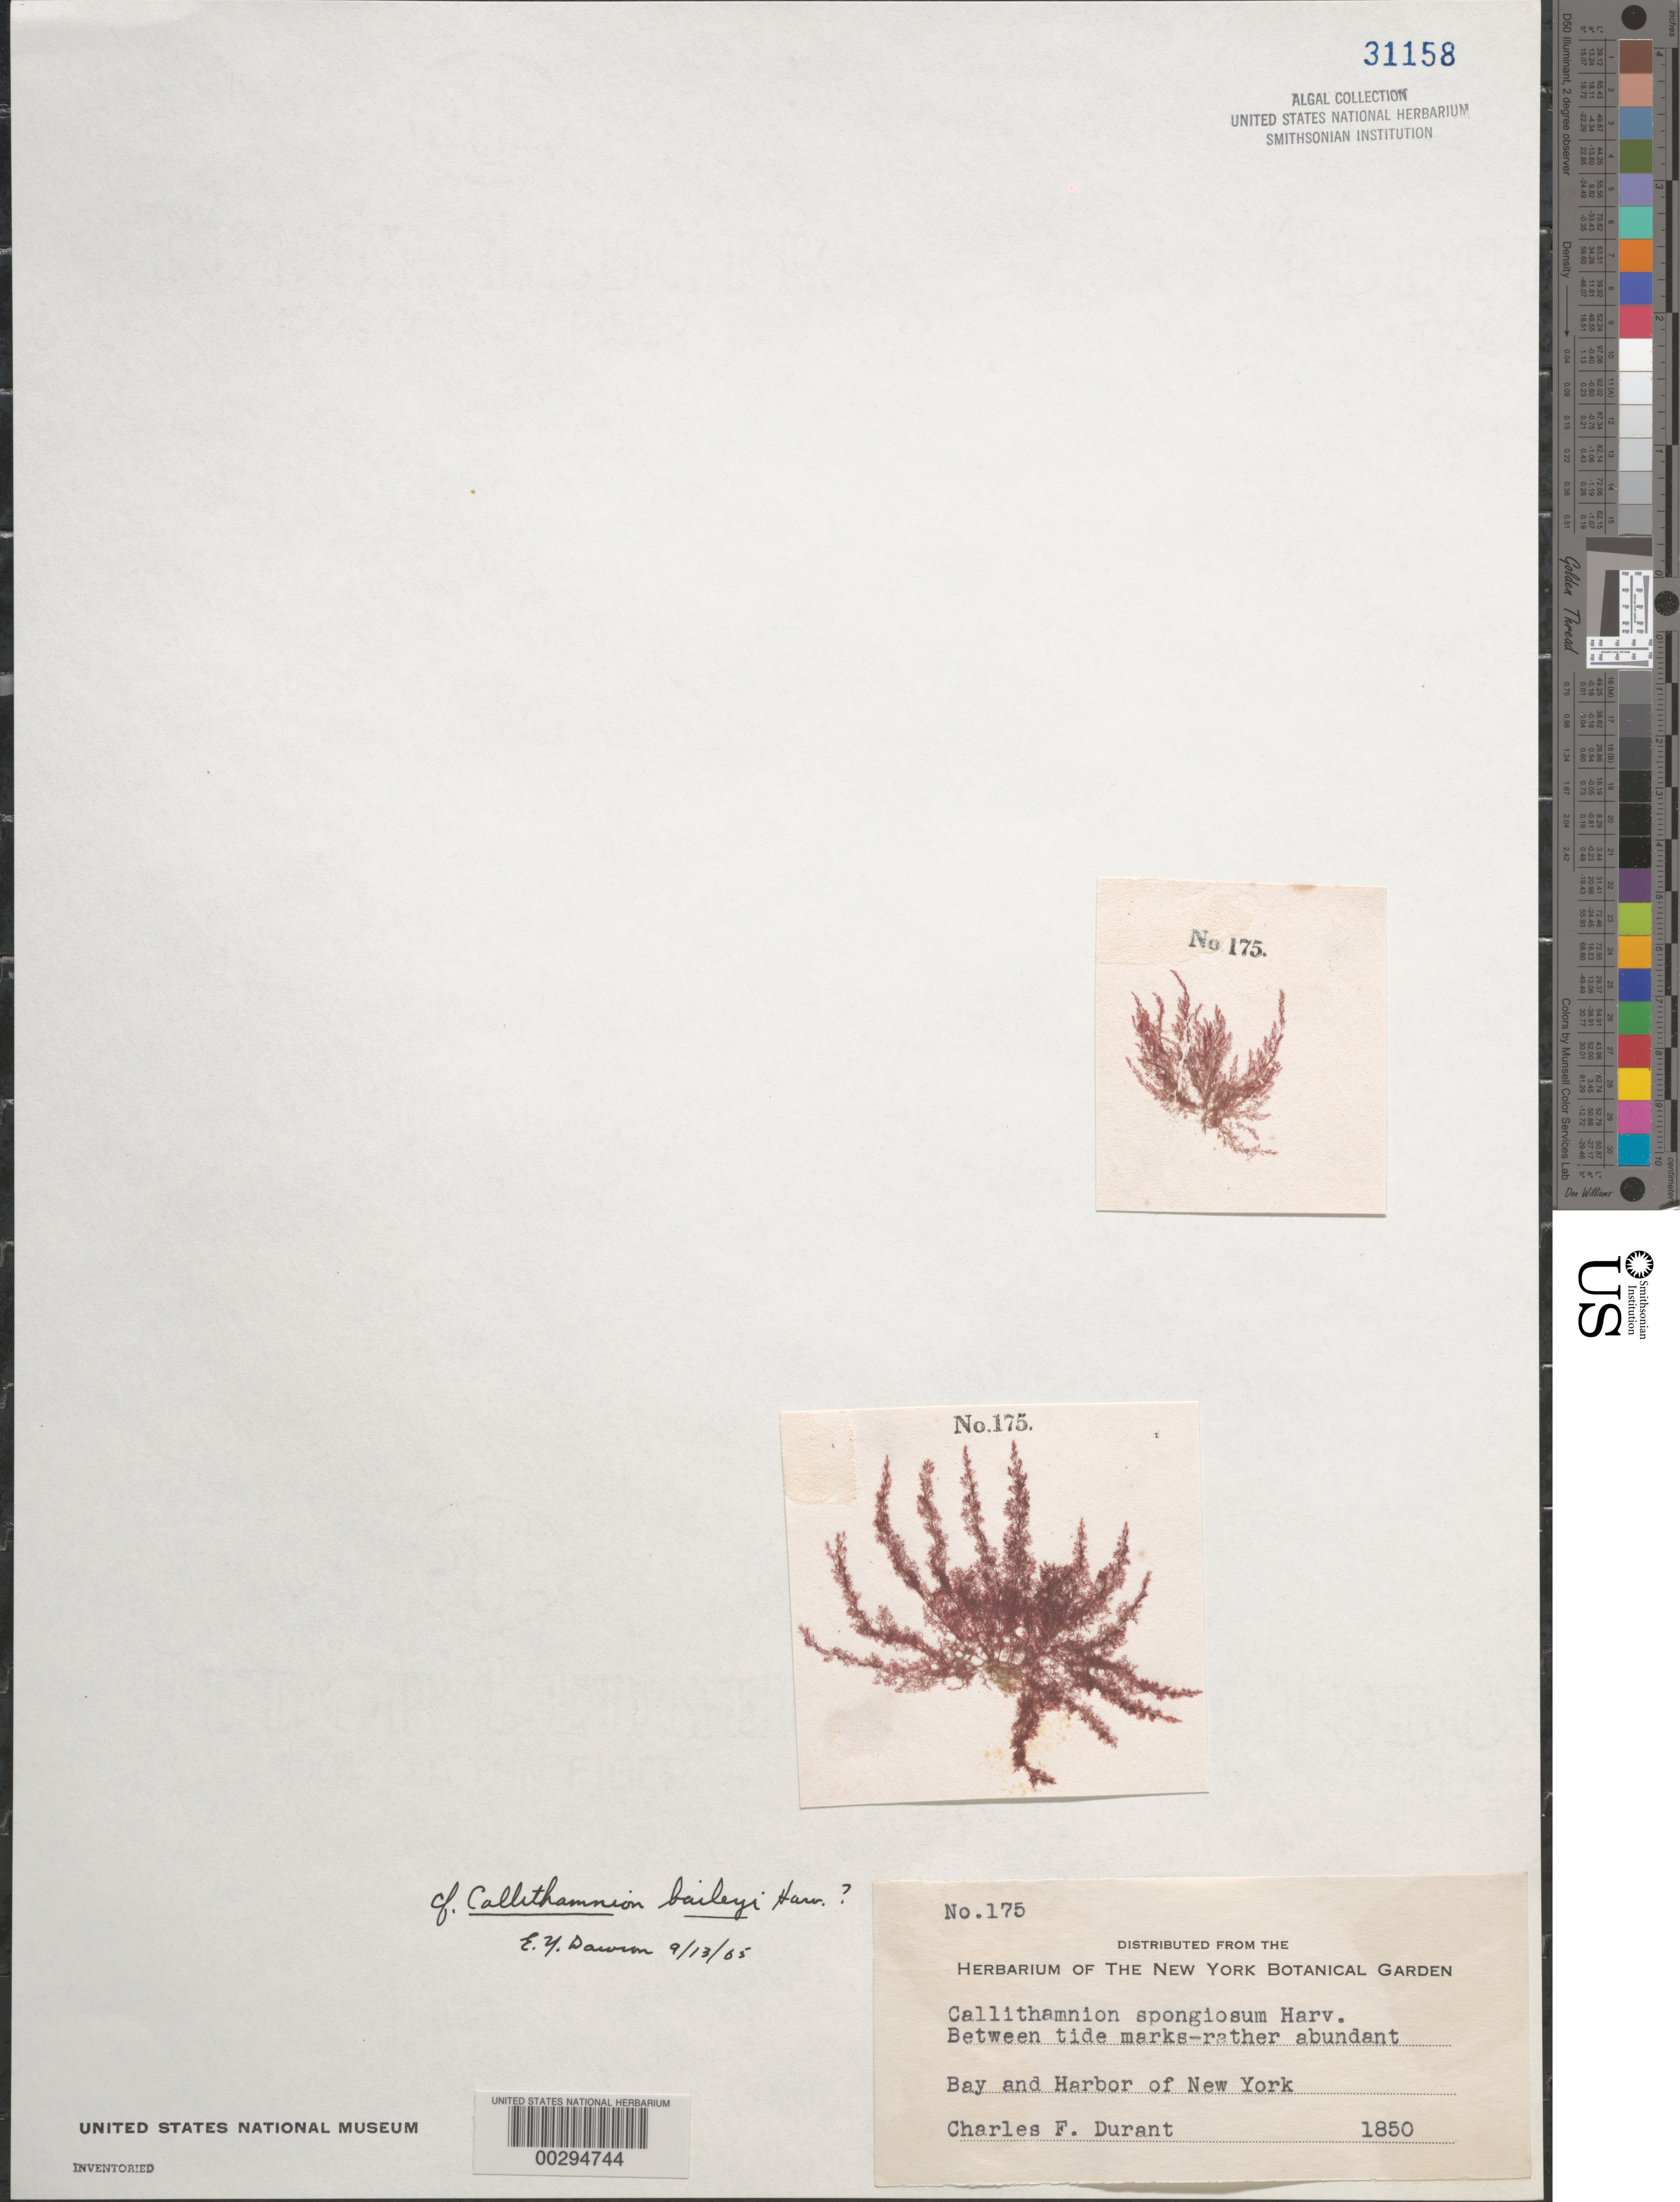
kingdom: Plantae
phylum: Rhodophyta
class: Florideophyceae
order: Ceramiales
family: Callithamniaceae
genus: Callithamnion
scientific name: Callithamnion tetragonum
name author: (With.) S.F. Gray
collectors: C. Durant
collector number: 175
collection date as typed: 1850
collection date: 1850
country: United States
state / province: New York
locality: New York Bay and New York Harbor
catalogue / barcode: US 31158